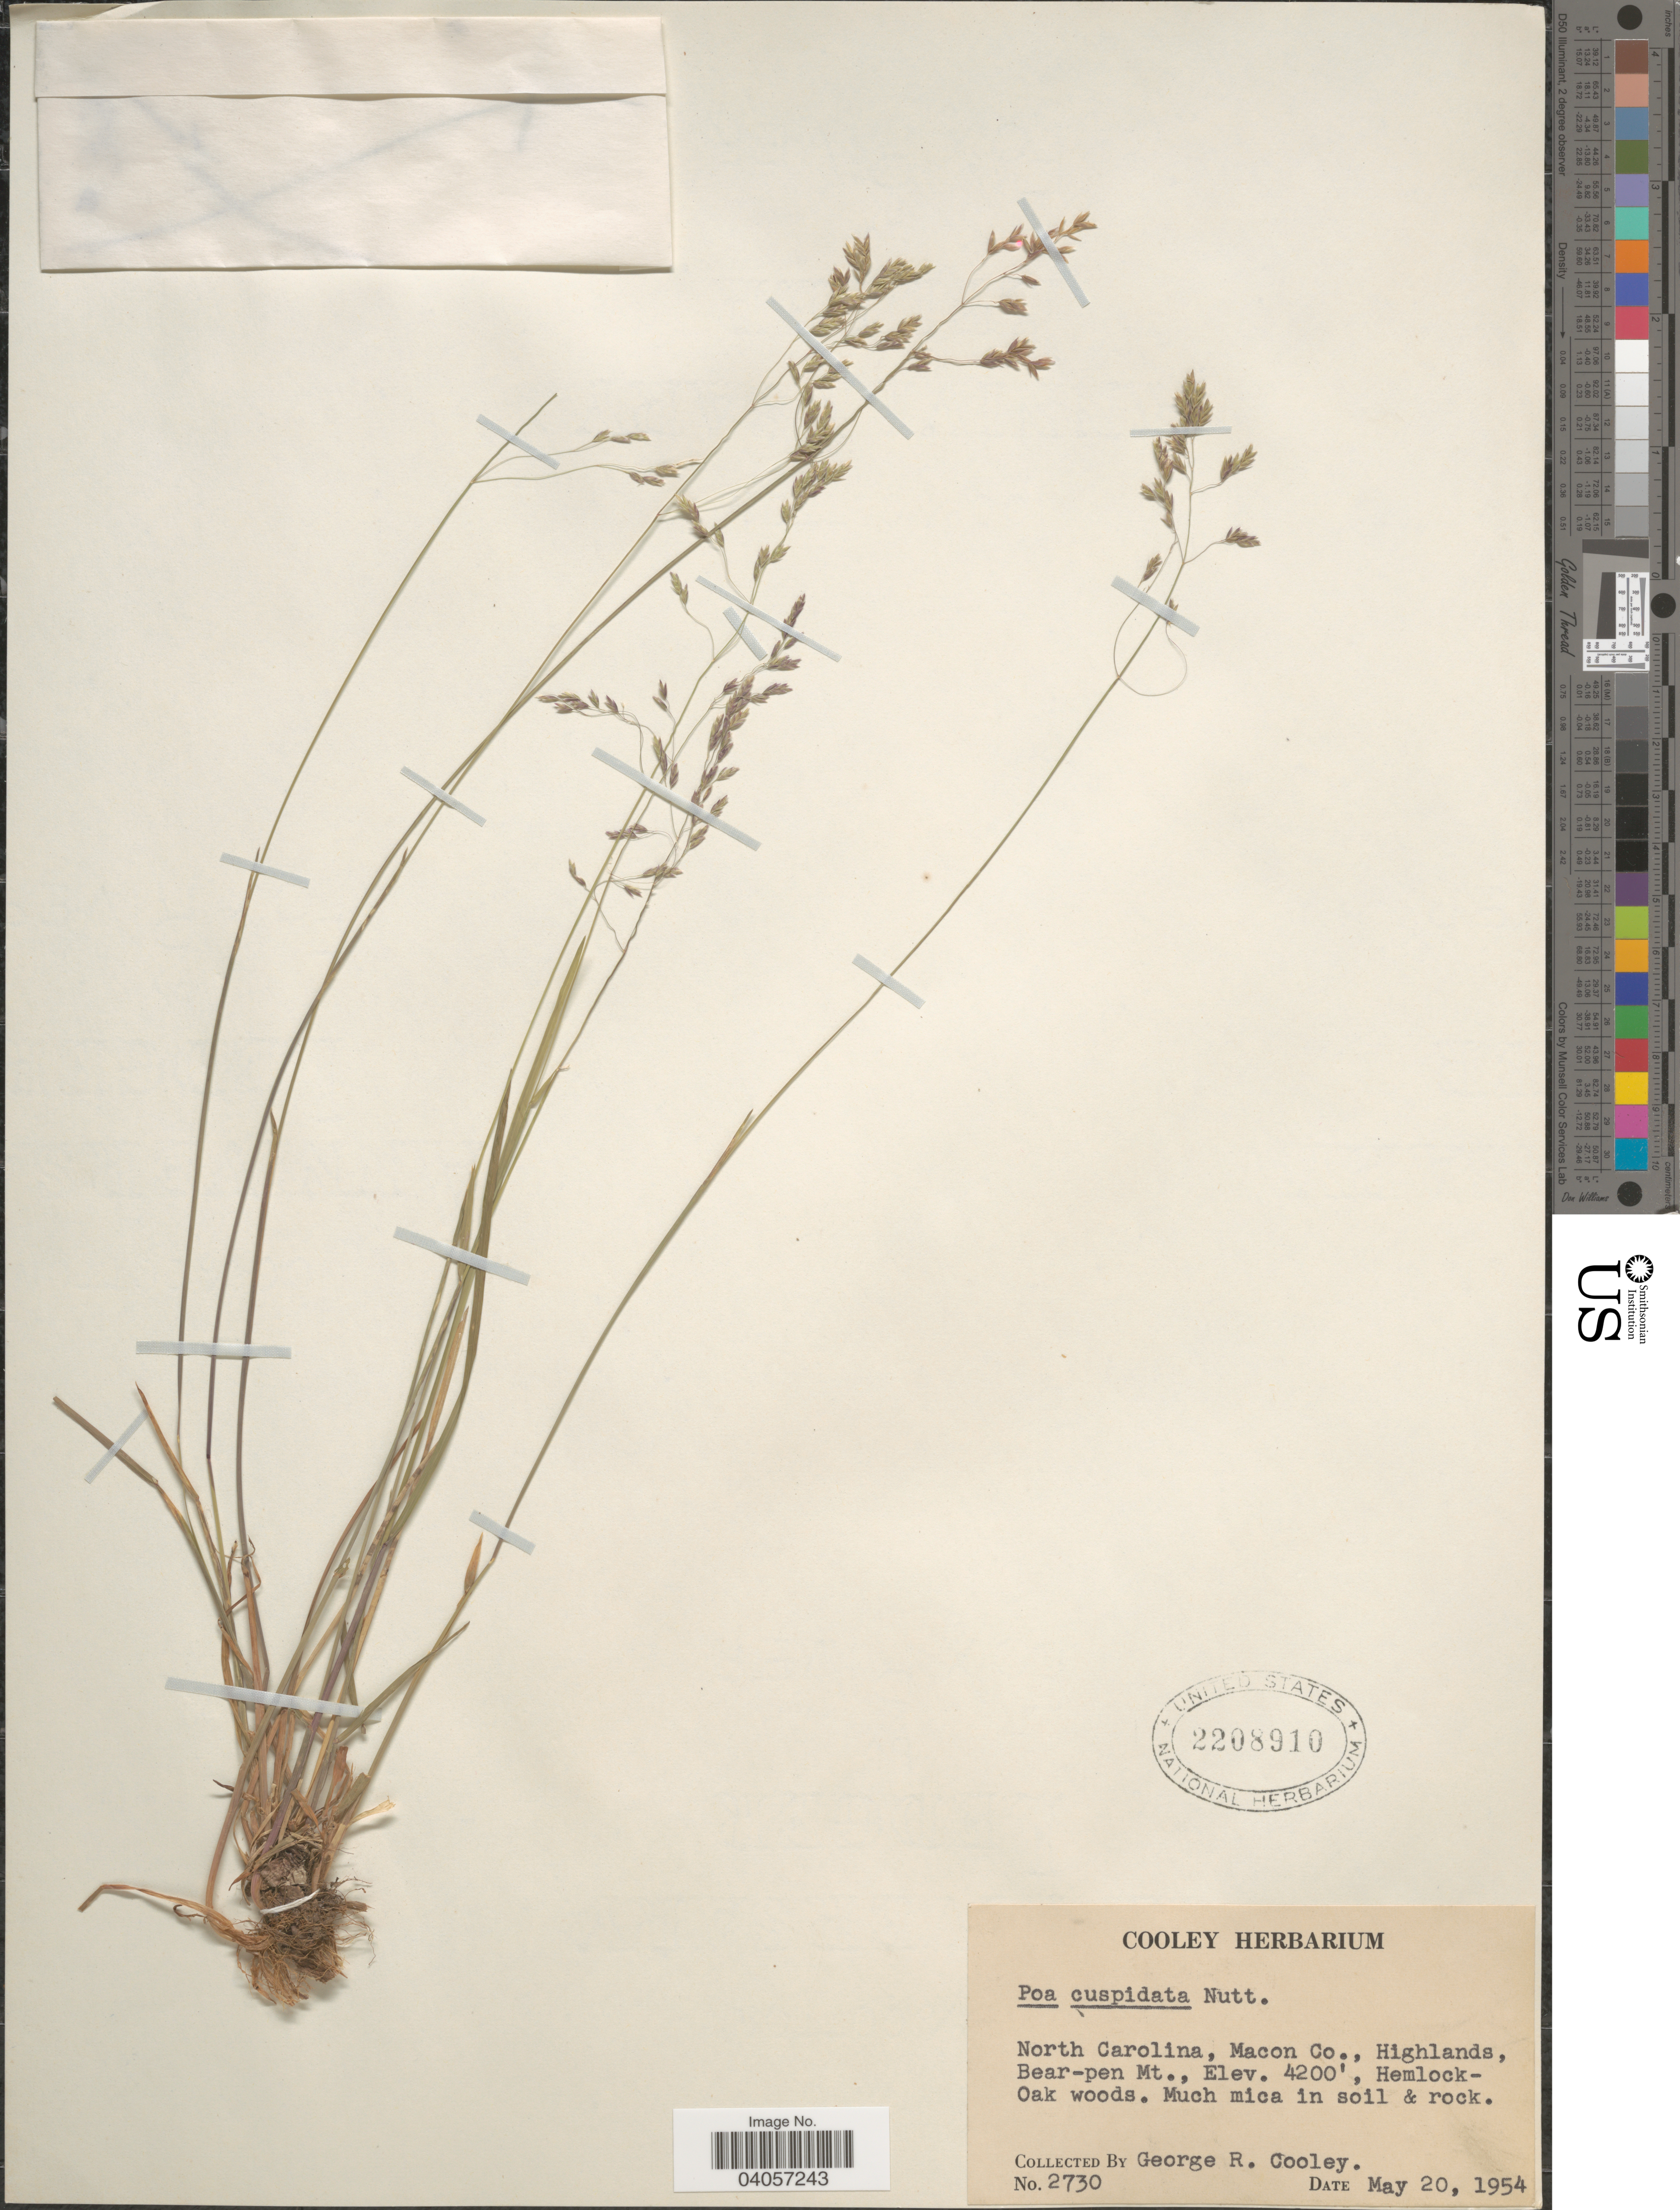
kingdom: Plantae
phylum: Tracheophyta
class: Liliopsida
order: Poales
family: Poaceae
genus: Poa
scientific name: Poa cuspidata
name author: Nutt.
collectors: G. R. Cooley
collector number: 2730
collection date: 1954-05-20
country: United States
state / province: North Carolina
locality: Macon Co., Highlands, Bear-pen Mt., Hemlock-Oak woods.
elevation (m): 1280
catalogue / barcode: US 2208910